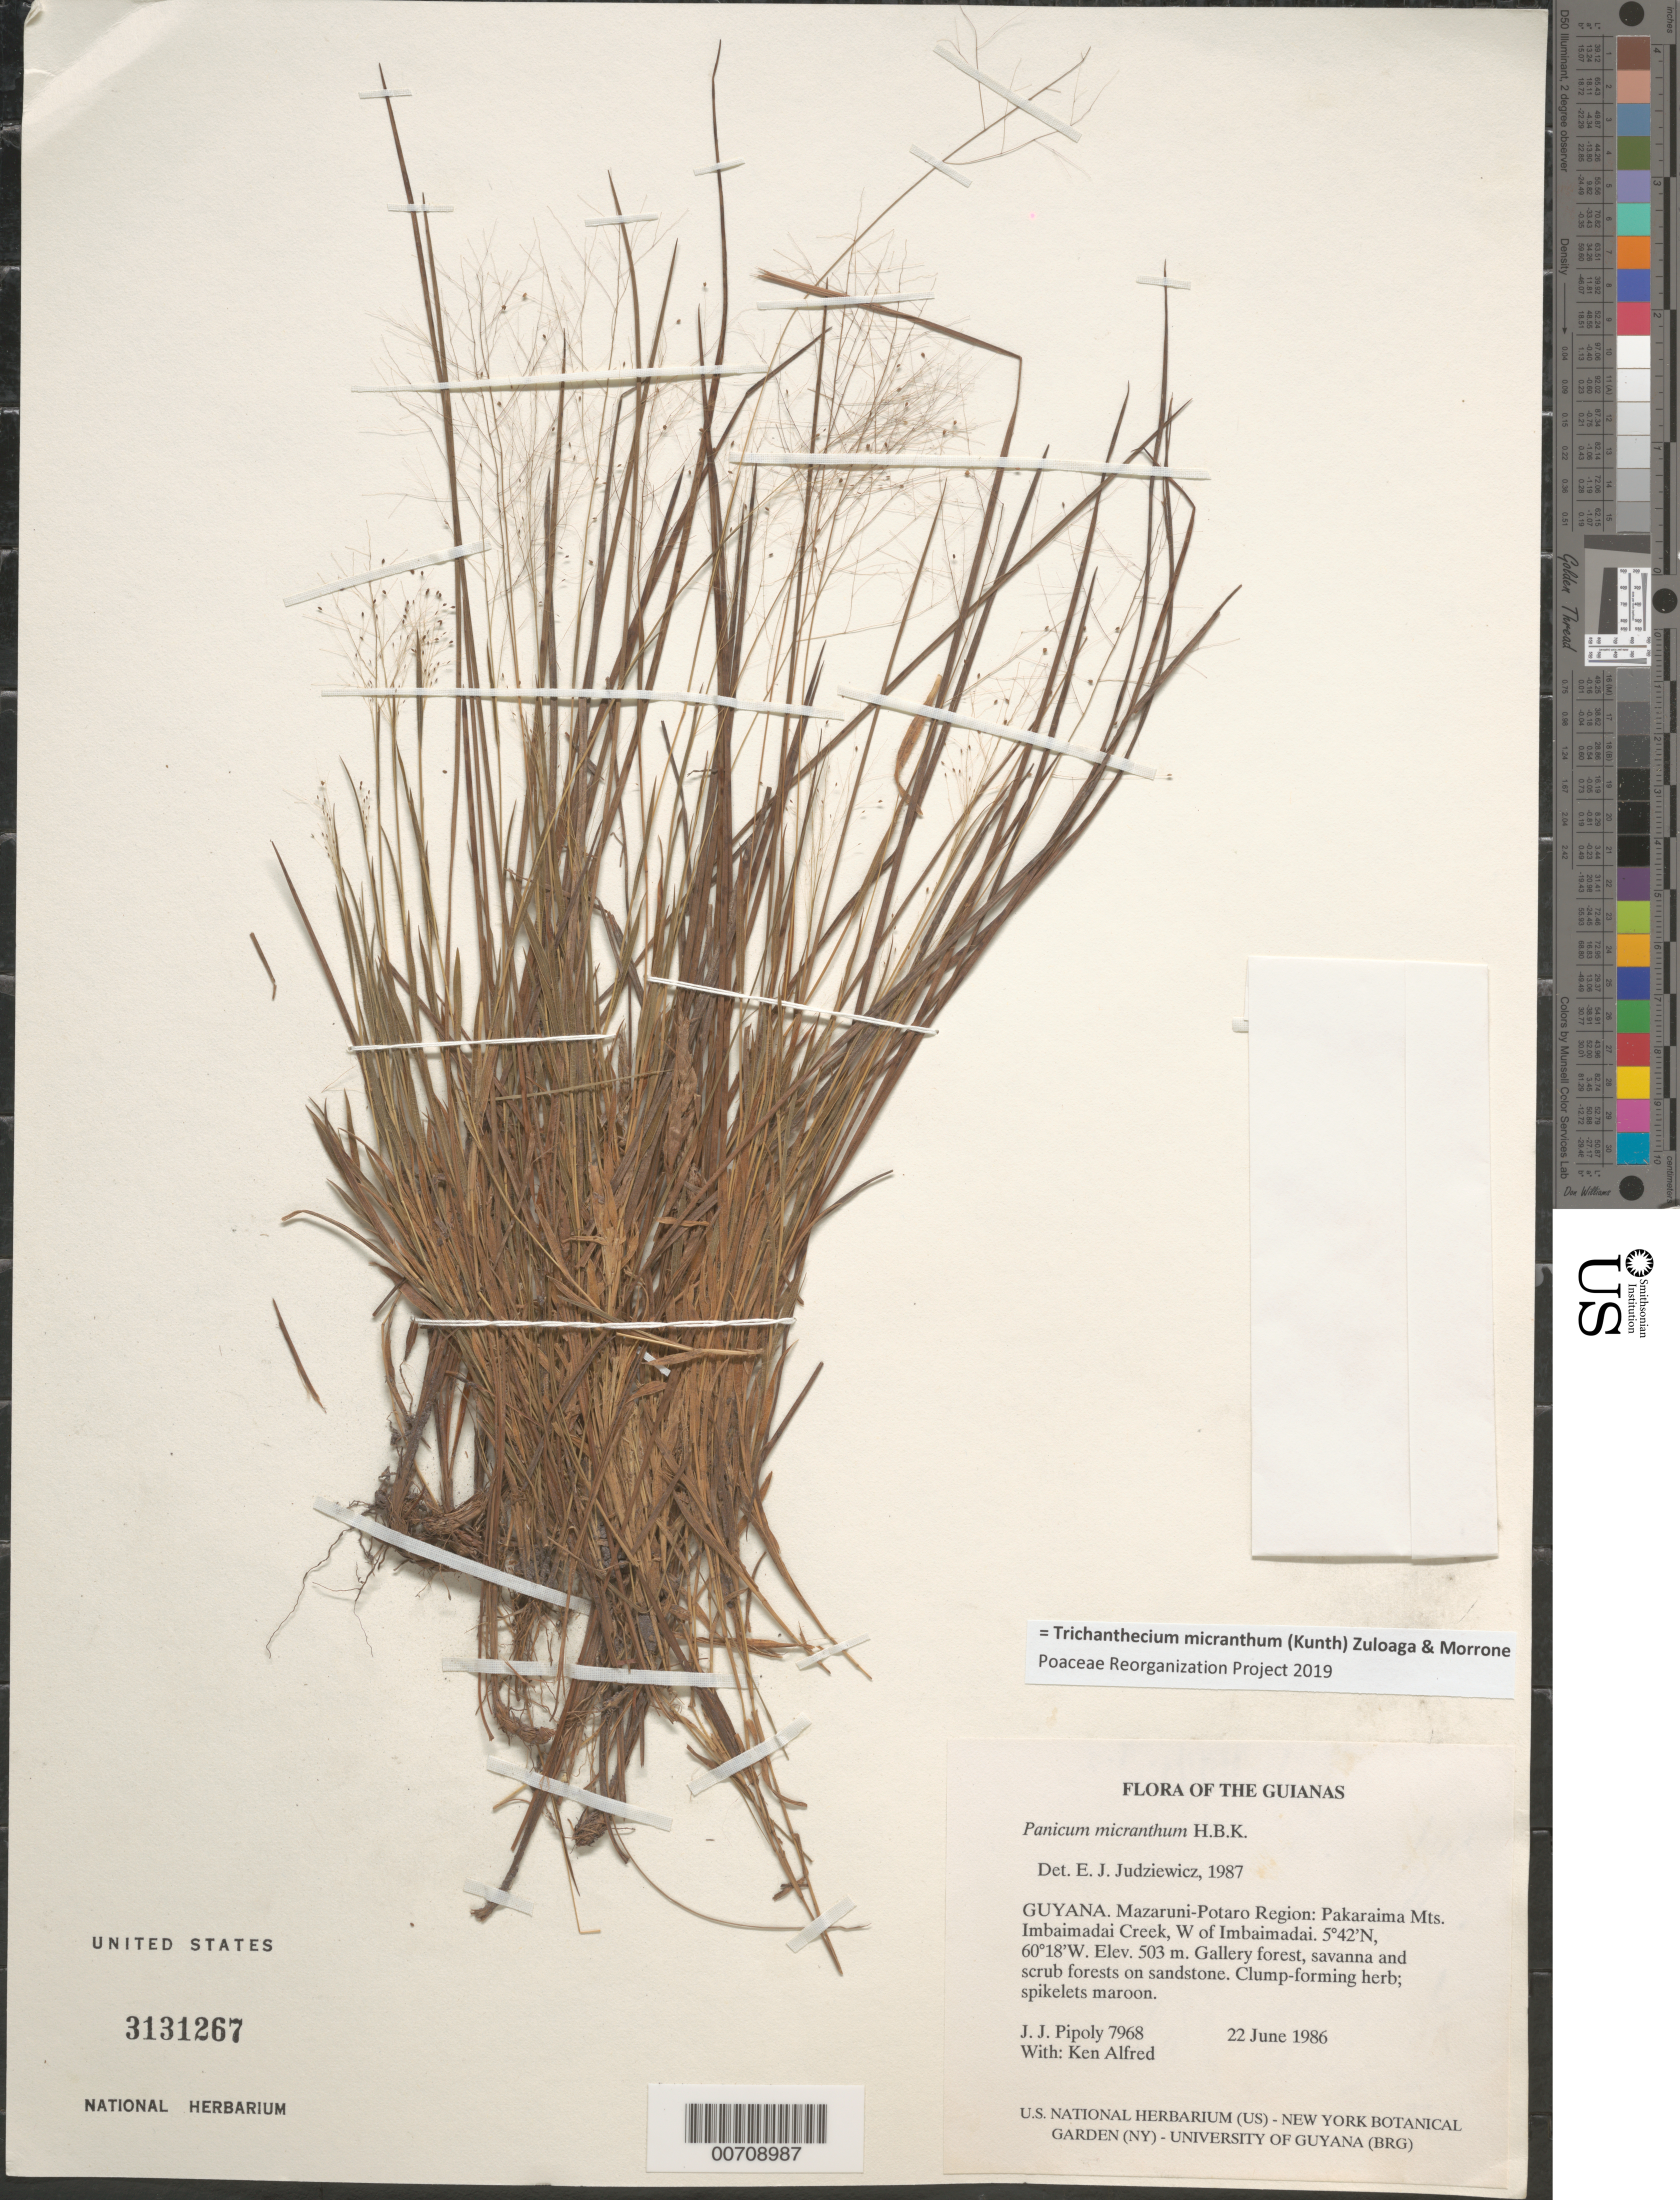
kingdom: Plantae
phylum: Tracheophyta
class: Liliopsida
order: Poales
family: Poaceae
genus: Trichanthecium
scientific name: Trichanthecium micranthum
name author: (Kunth) Zuloaga & Morrone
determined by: Poaceae Reorganization Project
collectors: J. J. Pipoly & K. Alfred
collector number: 7968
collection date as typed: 22 June 1986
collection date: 1986-06-22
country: Guyana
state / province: Cuyuni-Mazaruni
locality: Pakaraima Mts. Imbaimadai Creek, W of Imbaimadai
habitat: Gallery forest, savanna and scrub forests on sandstone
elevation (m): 503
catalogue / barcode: US 3131267